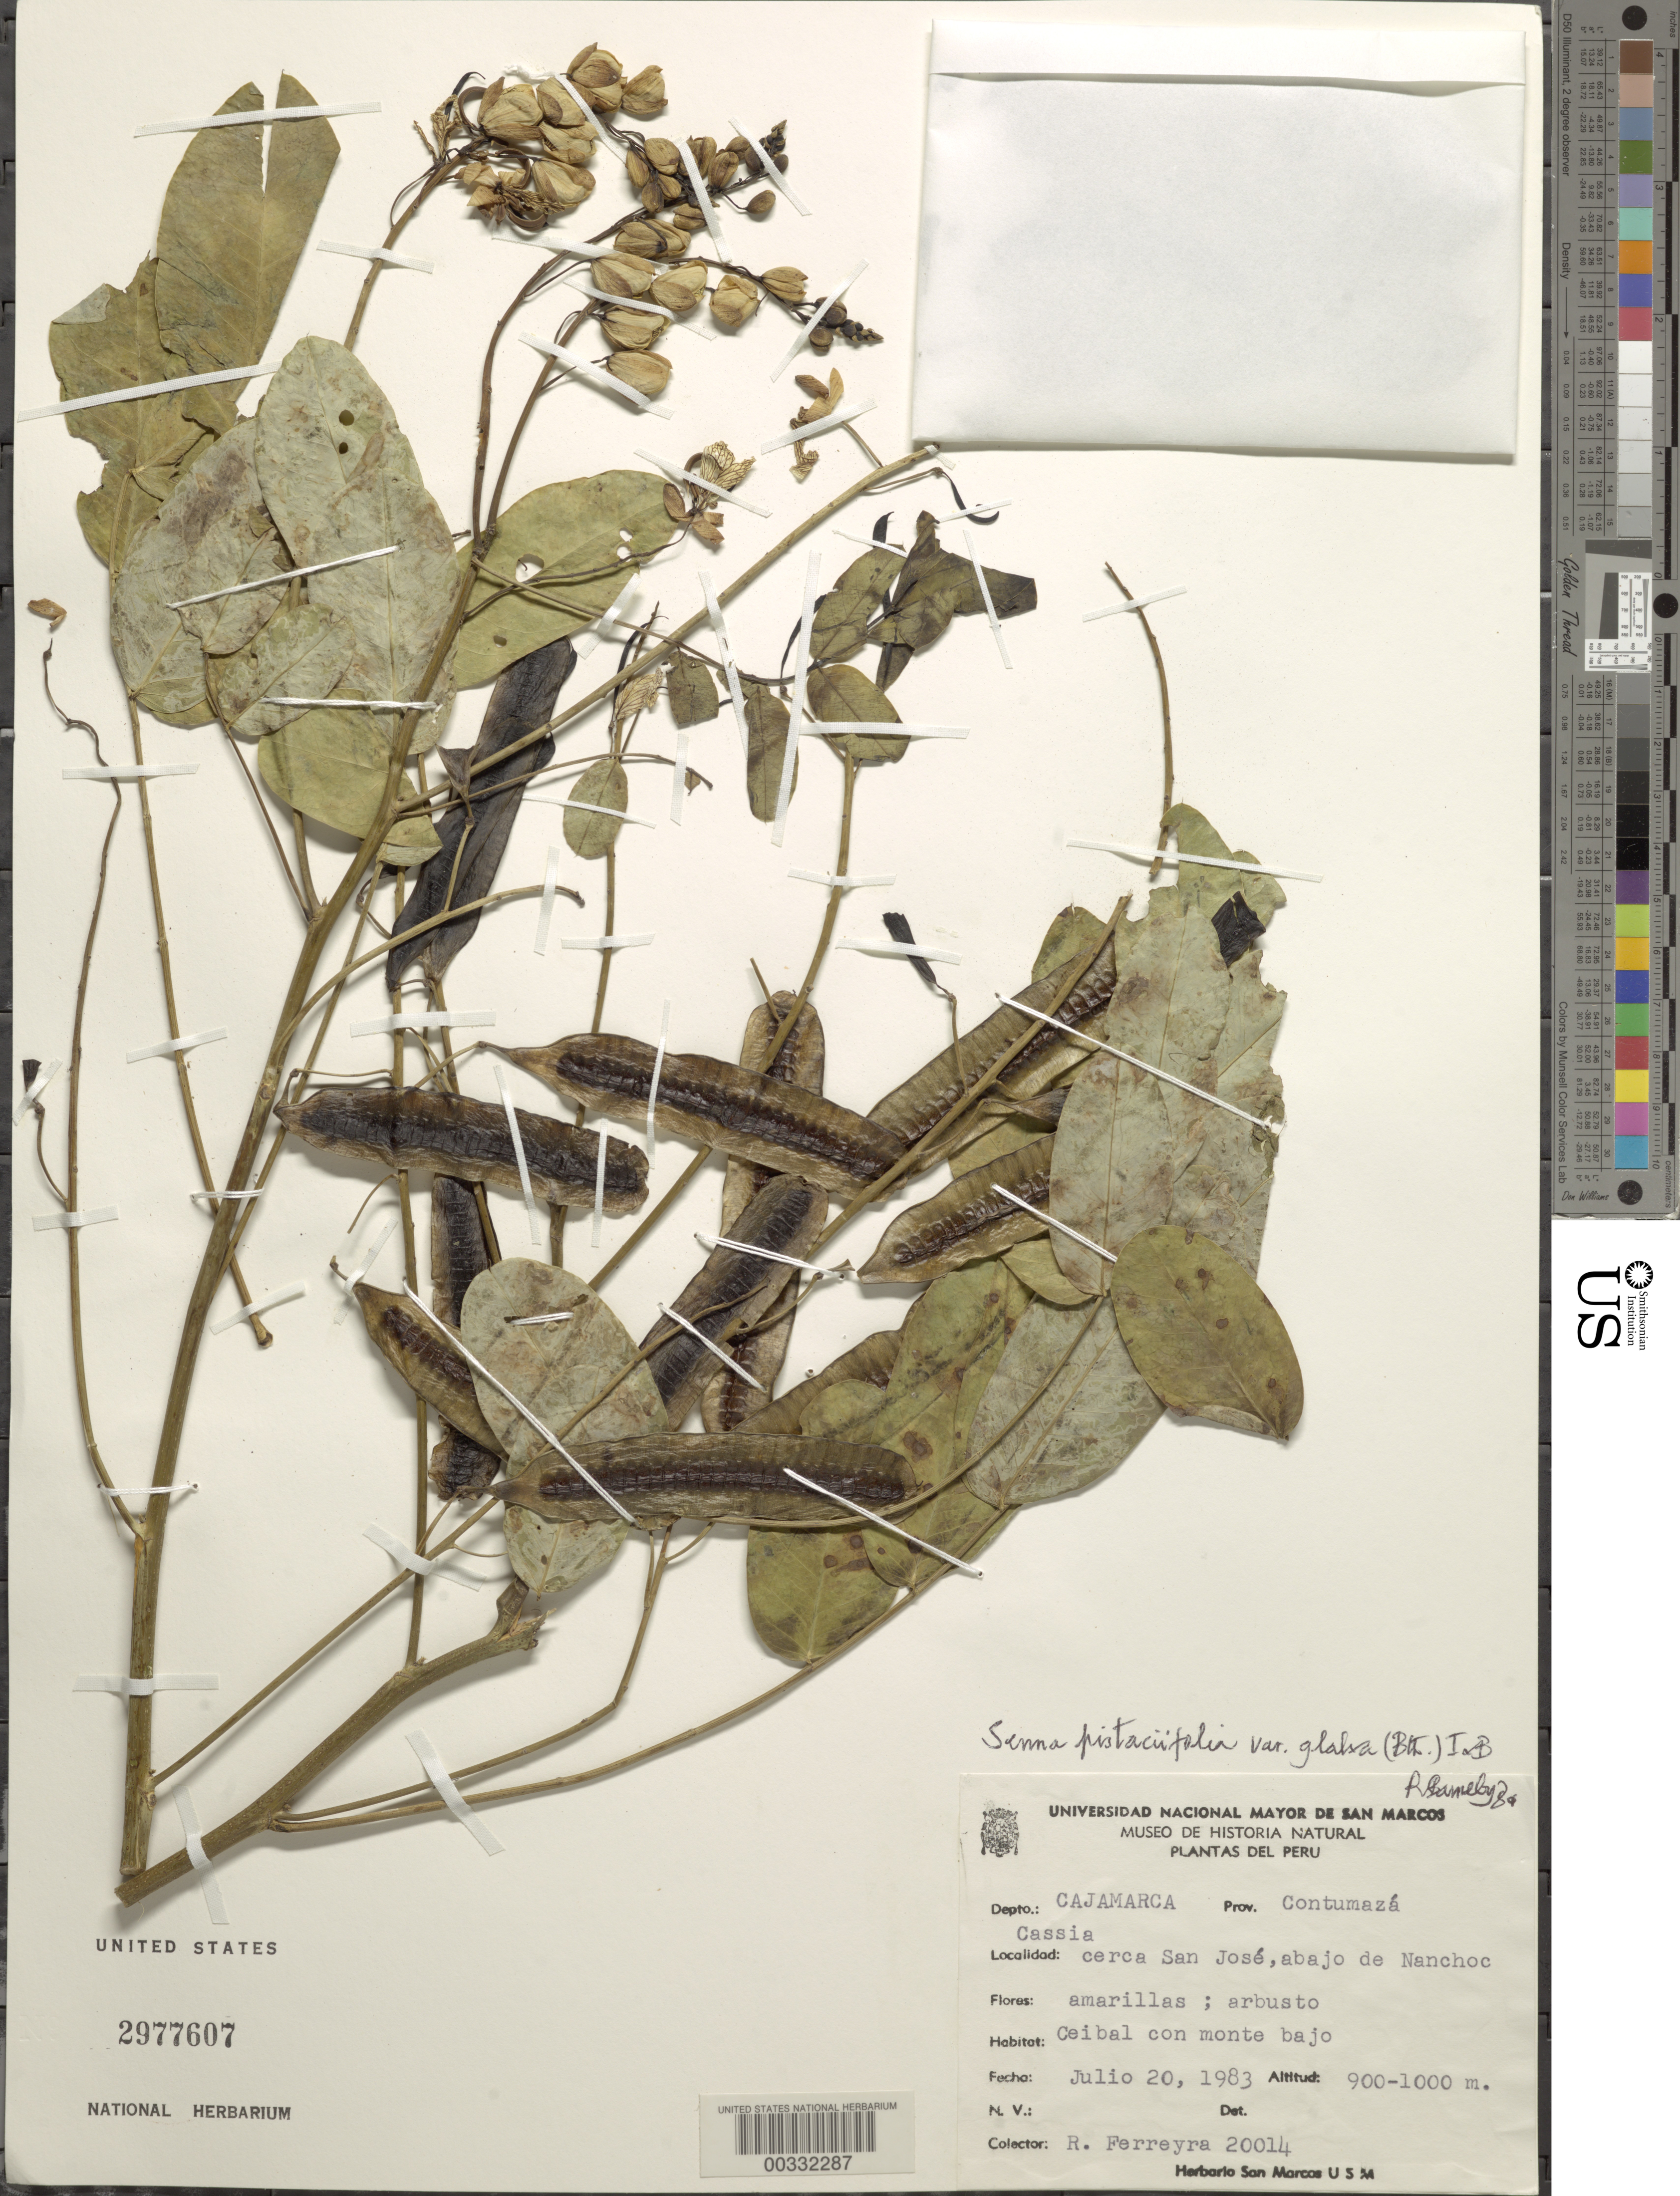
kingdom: Plantae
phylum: Tracheophyta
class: Magnoliopsida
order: Fabales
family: Fabaceae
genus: Senna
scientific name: Senna pistaciifolia var. glabra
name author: (Benth.) H.S. Irwin & Barneby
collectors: R. A. Ferreyra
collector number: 20014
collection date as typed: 20 Jul 1983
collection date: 1983-07-20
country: Peru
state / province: Cajamarca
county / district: Contumazá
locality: cerca San José, abajo de Nanchoc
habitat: Ceibal con monte bajo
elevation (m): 900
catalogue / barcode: US 2977607